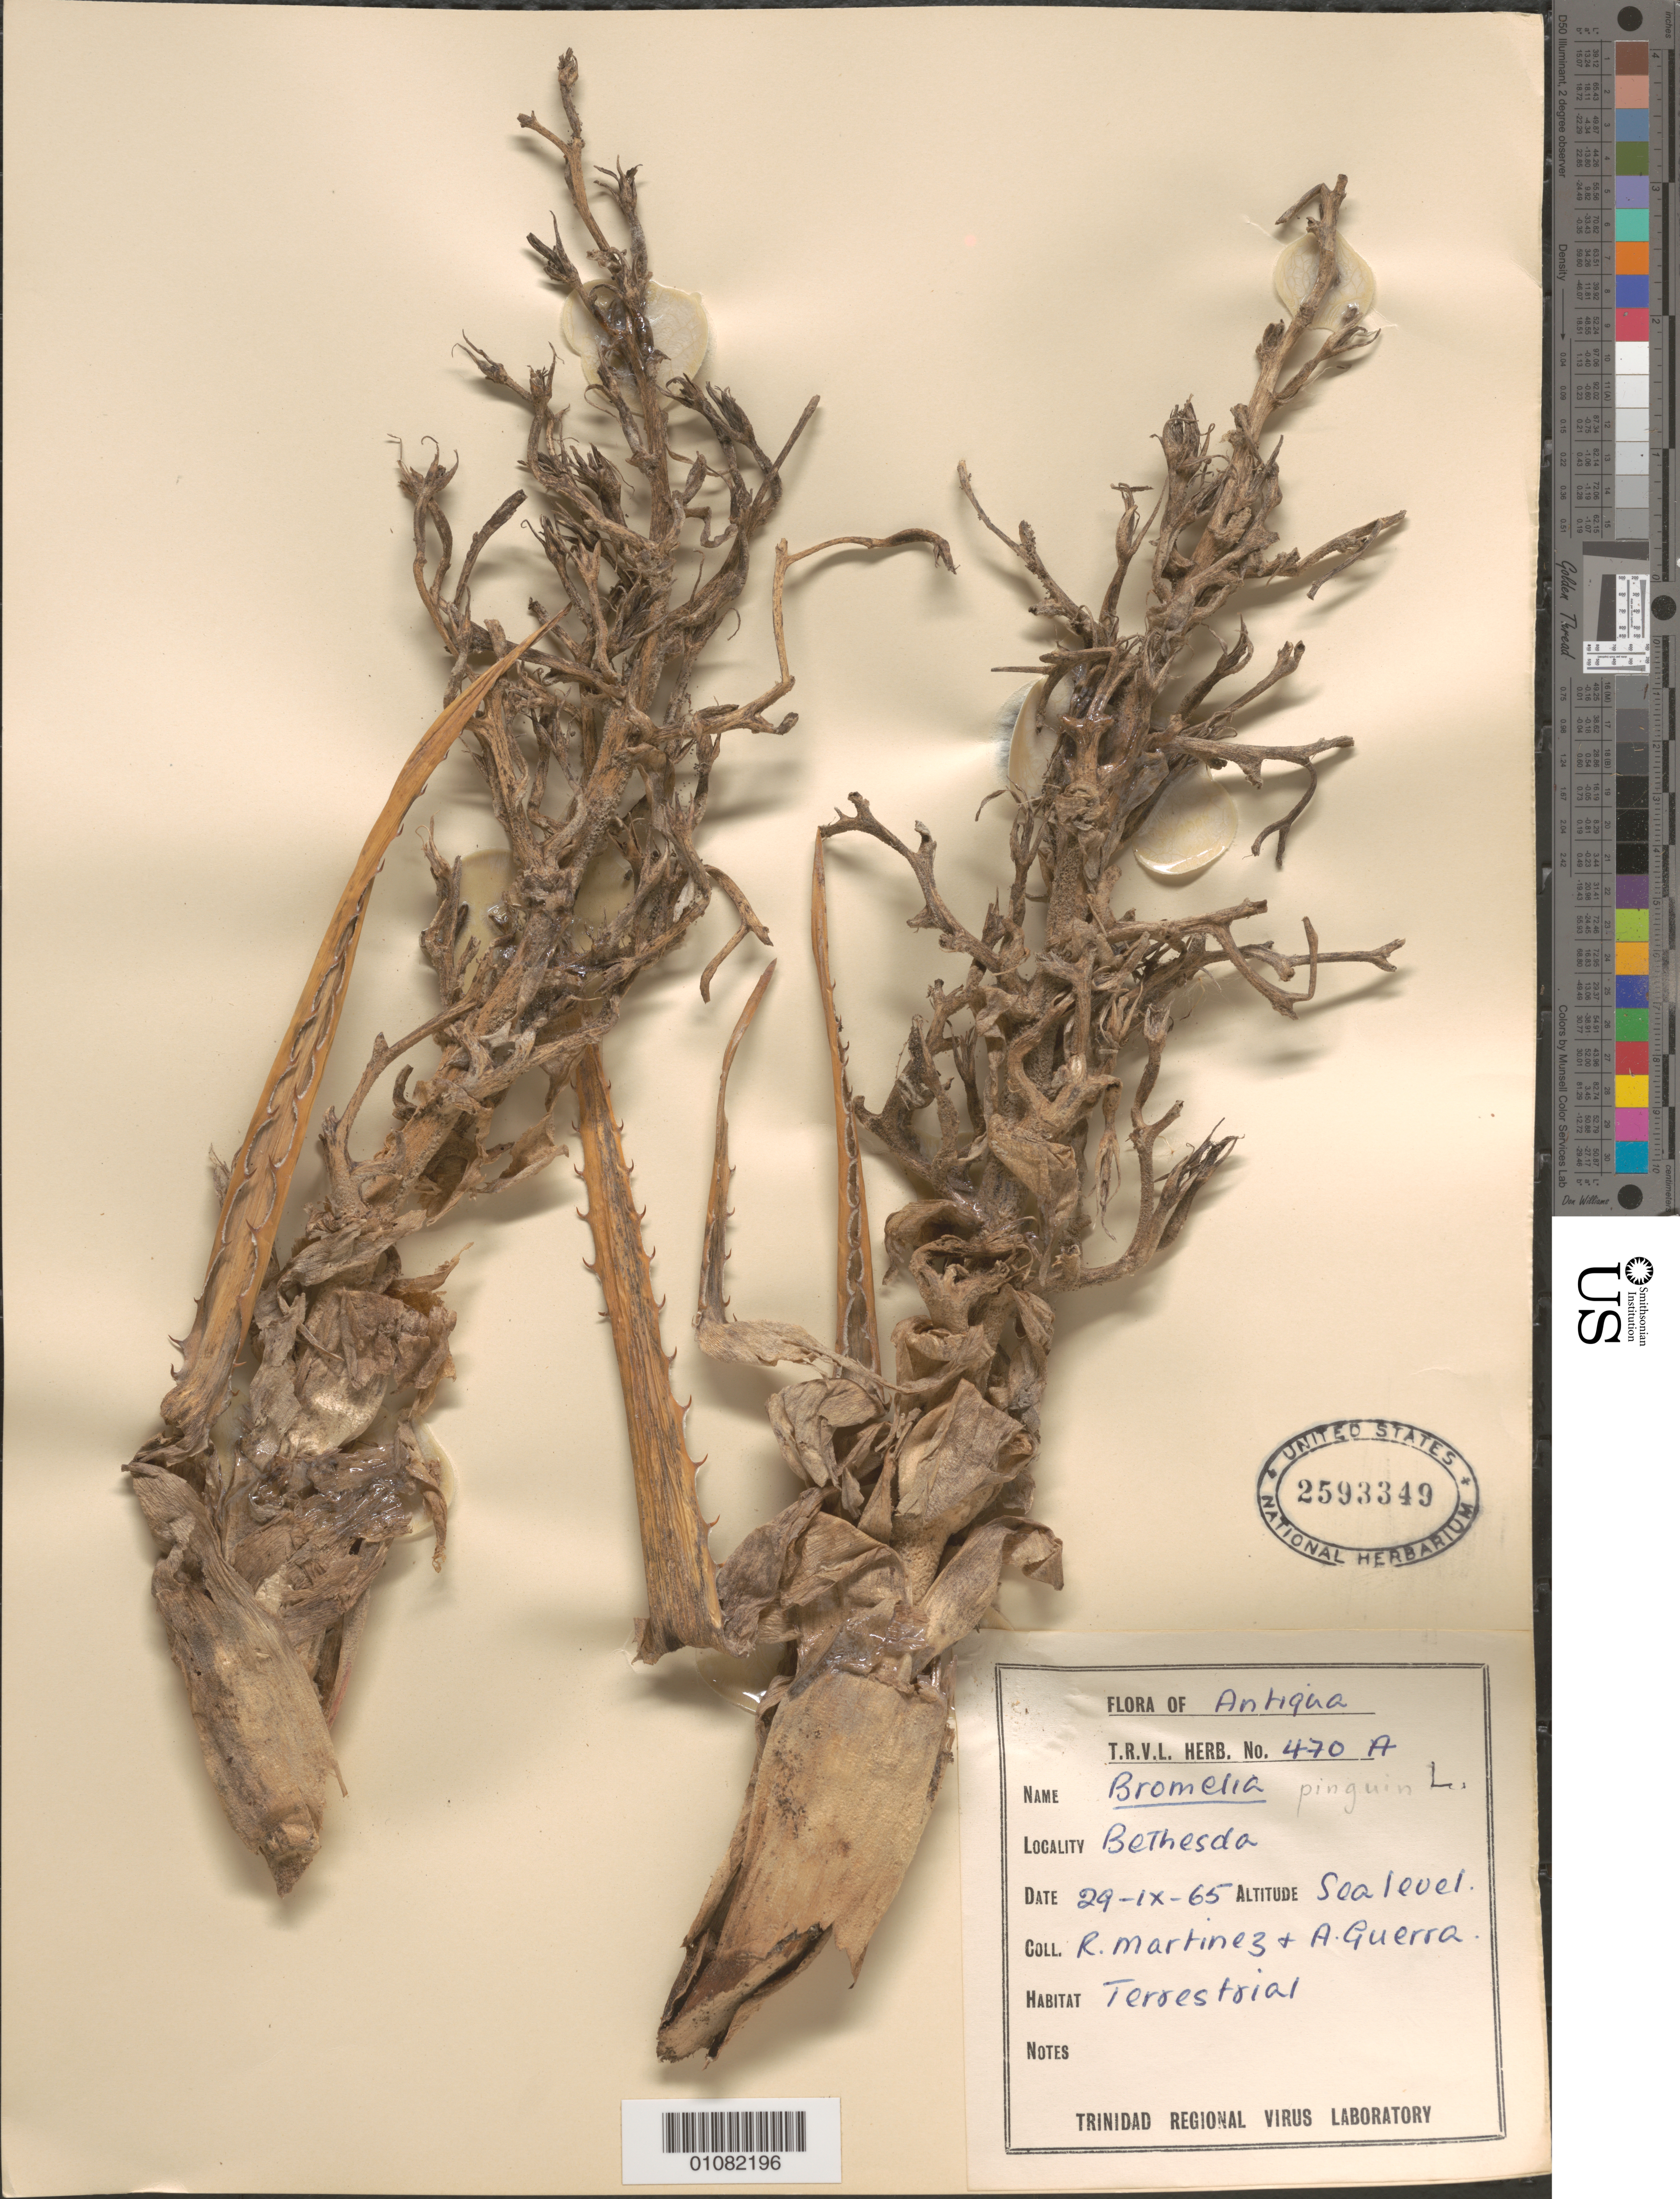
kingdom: Plantae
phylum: Tracheophyta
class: Liliopsida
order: Poales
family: Bromeliaceae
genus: Bromelia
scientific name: Bromelia pinguin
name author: L.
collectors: R. Martinez & A. Guerra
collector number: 470a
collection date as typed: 29 Sep 1965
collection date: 1965-09-29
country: Antigua and Barbuda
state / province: Saint Paul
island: Antigua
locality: Bethesda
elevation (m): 0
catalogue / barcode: US 2593349